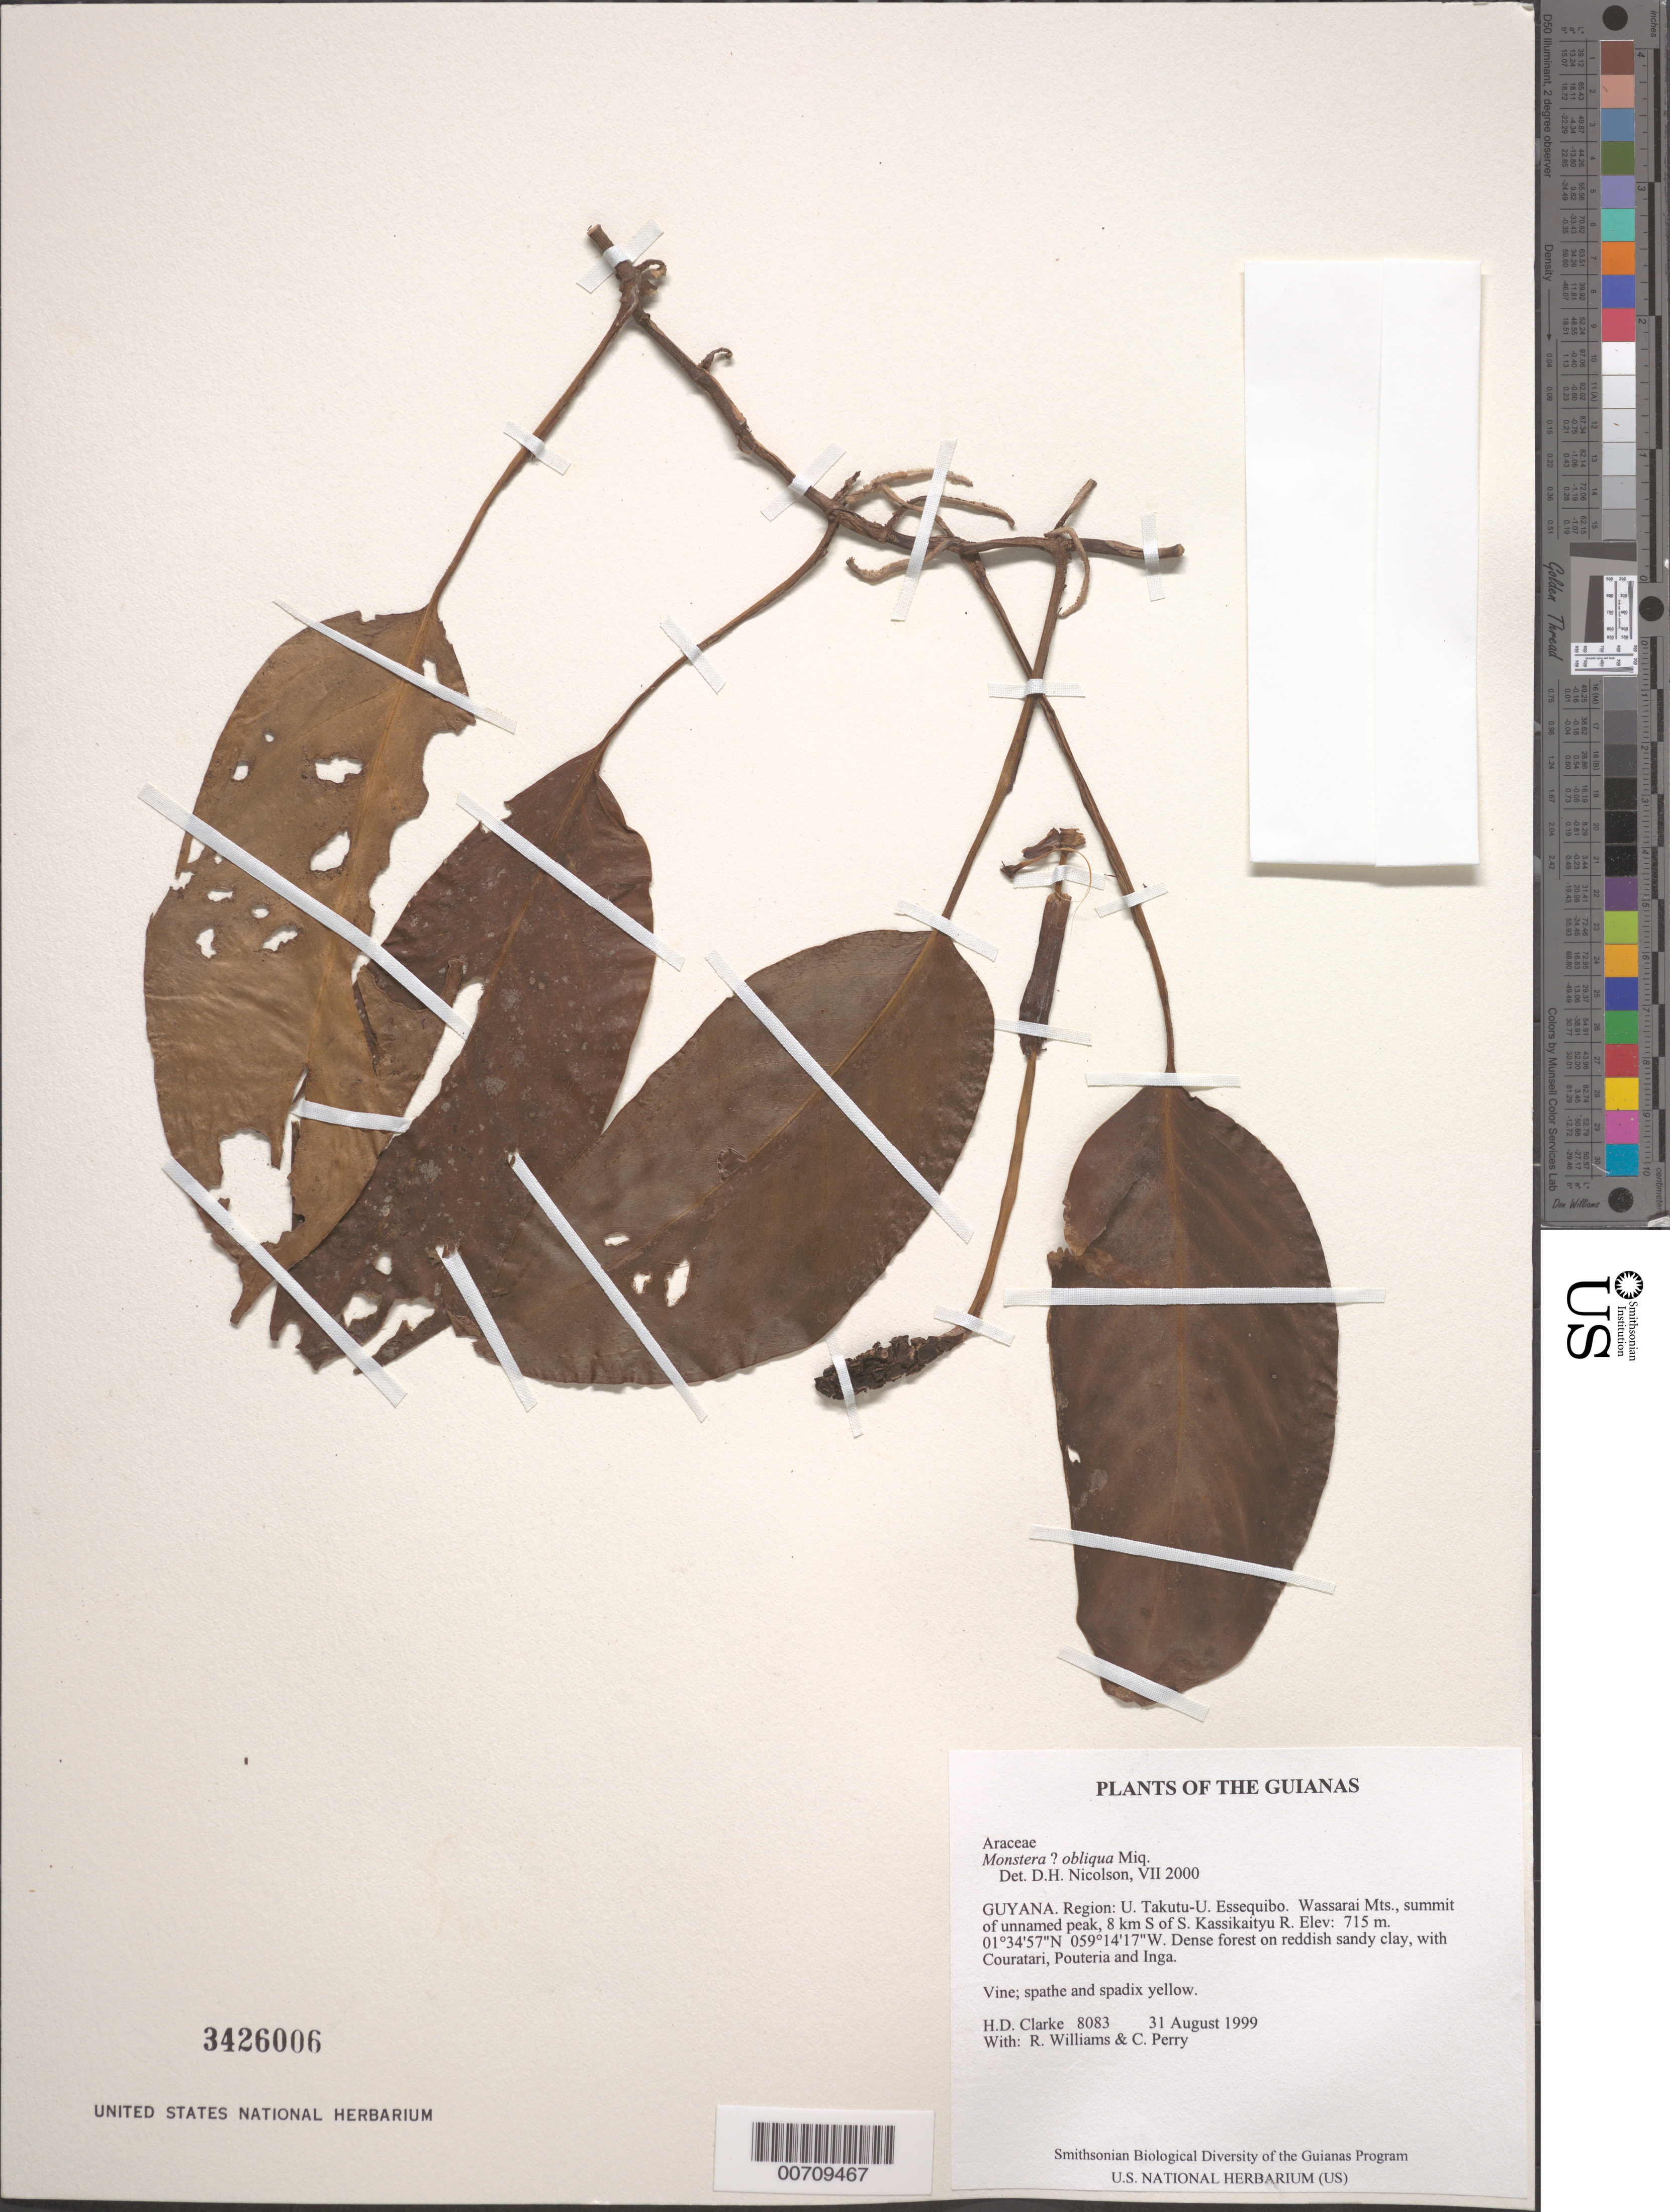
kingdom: Plantae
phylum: Tracheophyta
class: Liliopsida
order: Alismatales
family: Araceae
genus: Monstera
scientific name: Monstera obliqua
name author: Miq.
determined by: Nicolson, Dan H.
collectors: H. D. Clarke, R. Williams & C. Perry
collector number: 8083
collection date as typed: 31 August 1999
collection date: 1999-08-31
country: Guyana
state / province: U. Takutu-U. Essequibo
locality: Wassarai Mts., summit of unnamed peak, 8 km S of S. Kassikaityu R.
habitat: Dense forest on reddish sandy clay, with Couratari, Pouteria and Inga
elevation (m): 715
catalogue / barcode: US 3426006